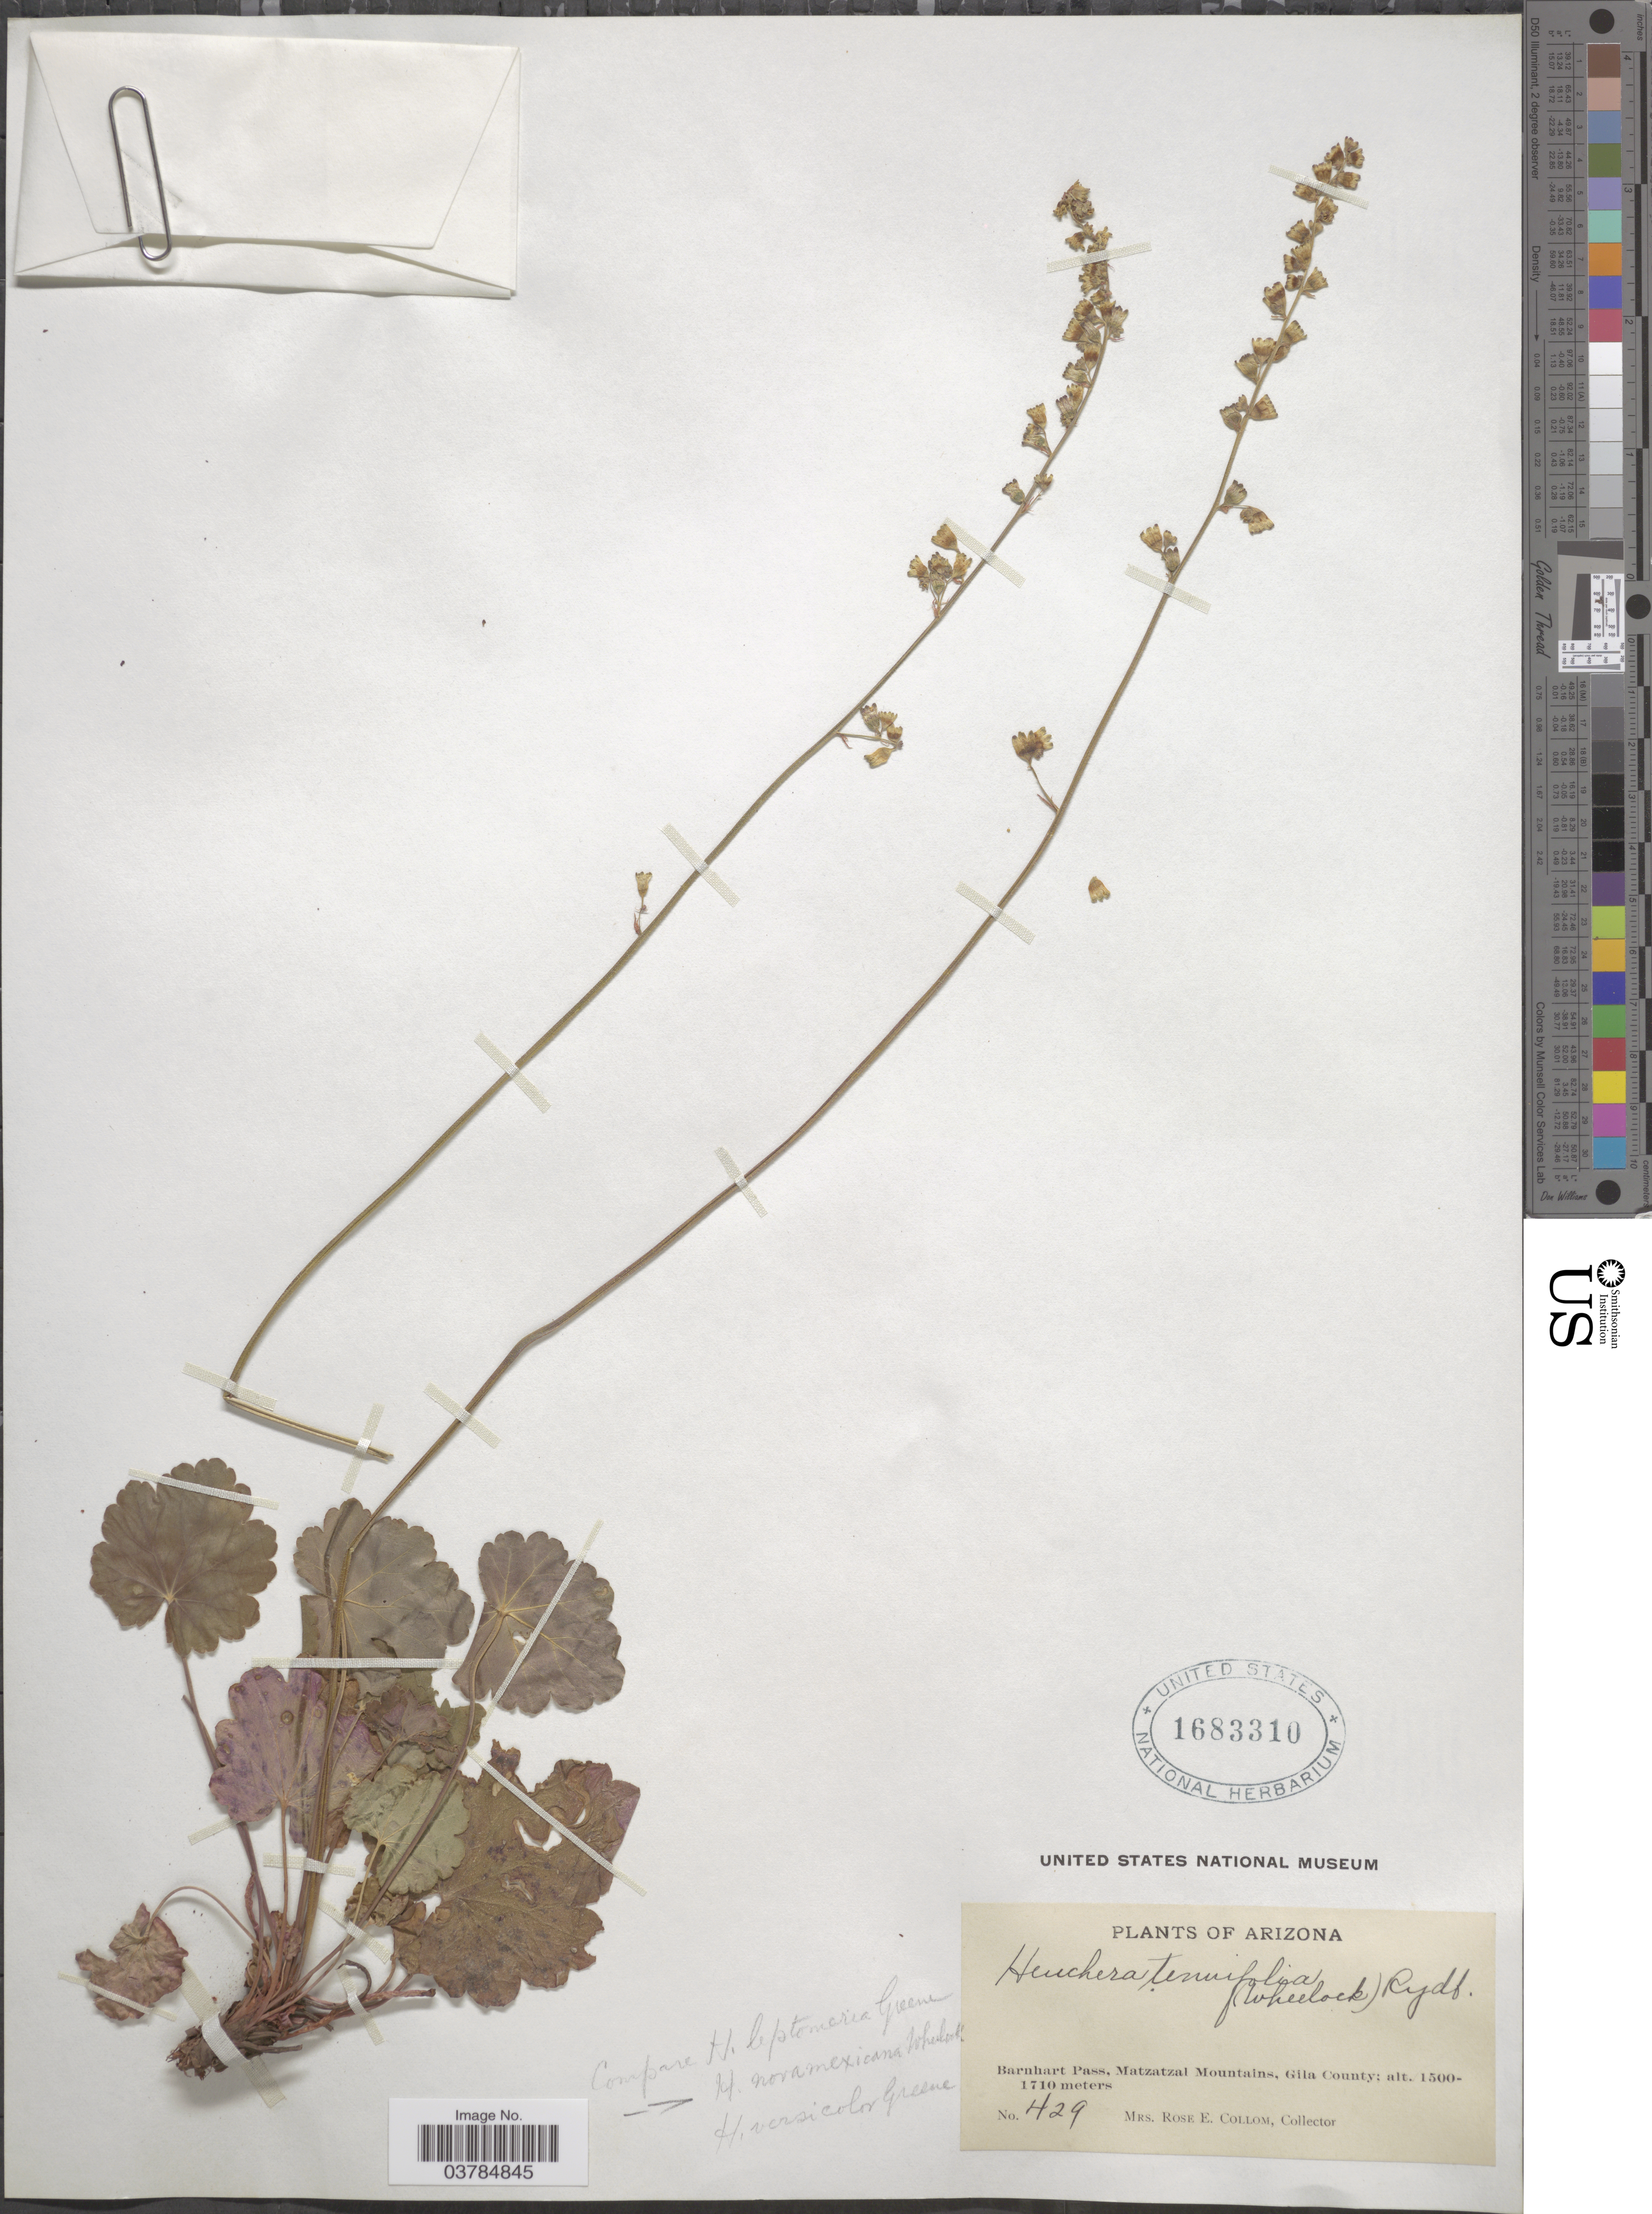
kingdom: Plantae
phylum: Tracheophyta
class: Magnoliopsida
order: Saxifragales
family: Saxifragaceae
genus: Heuchera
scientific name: Heuchera nova-mexicana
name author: Wheelock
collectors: R. E. Collom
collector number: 429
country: United States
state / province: Arizona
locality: Barnhart Pass, Matzatzal Mountains, Gila County.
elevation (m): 1500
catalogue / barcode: US 1683310